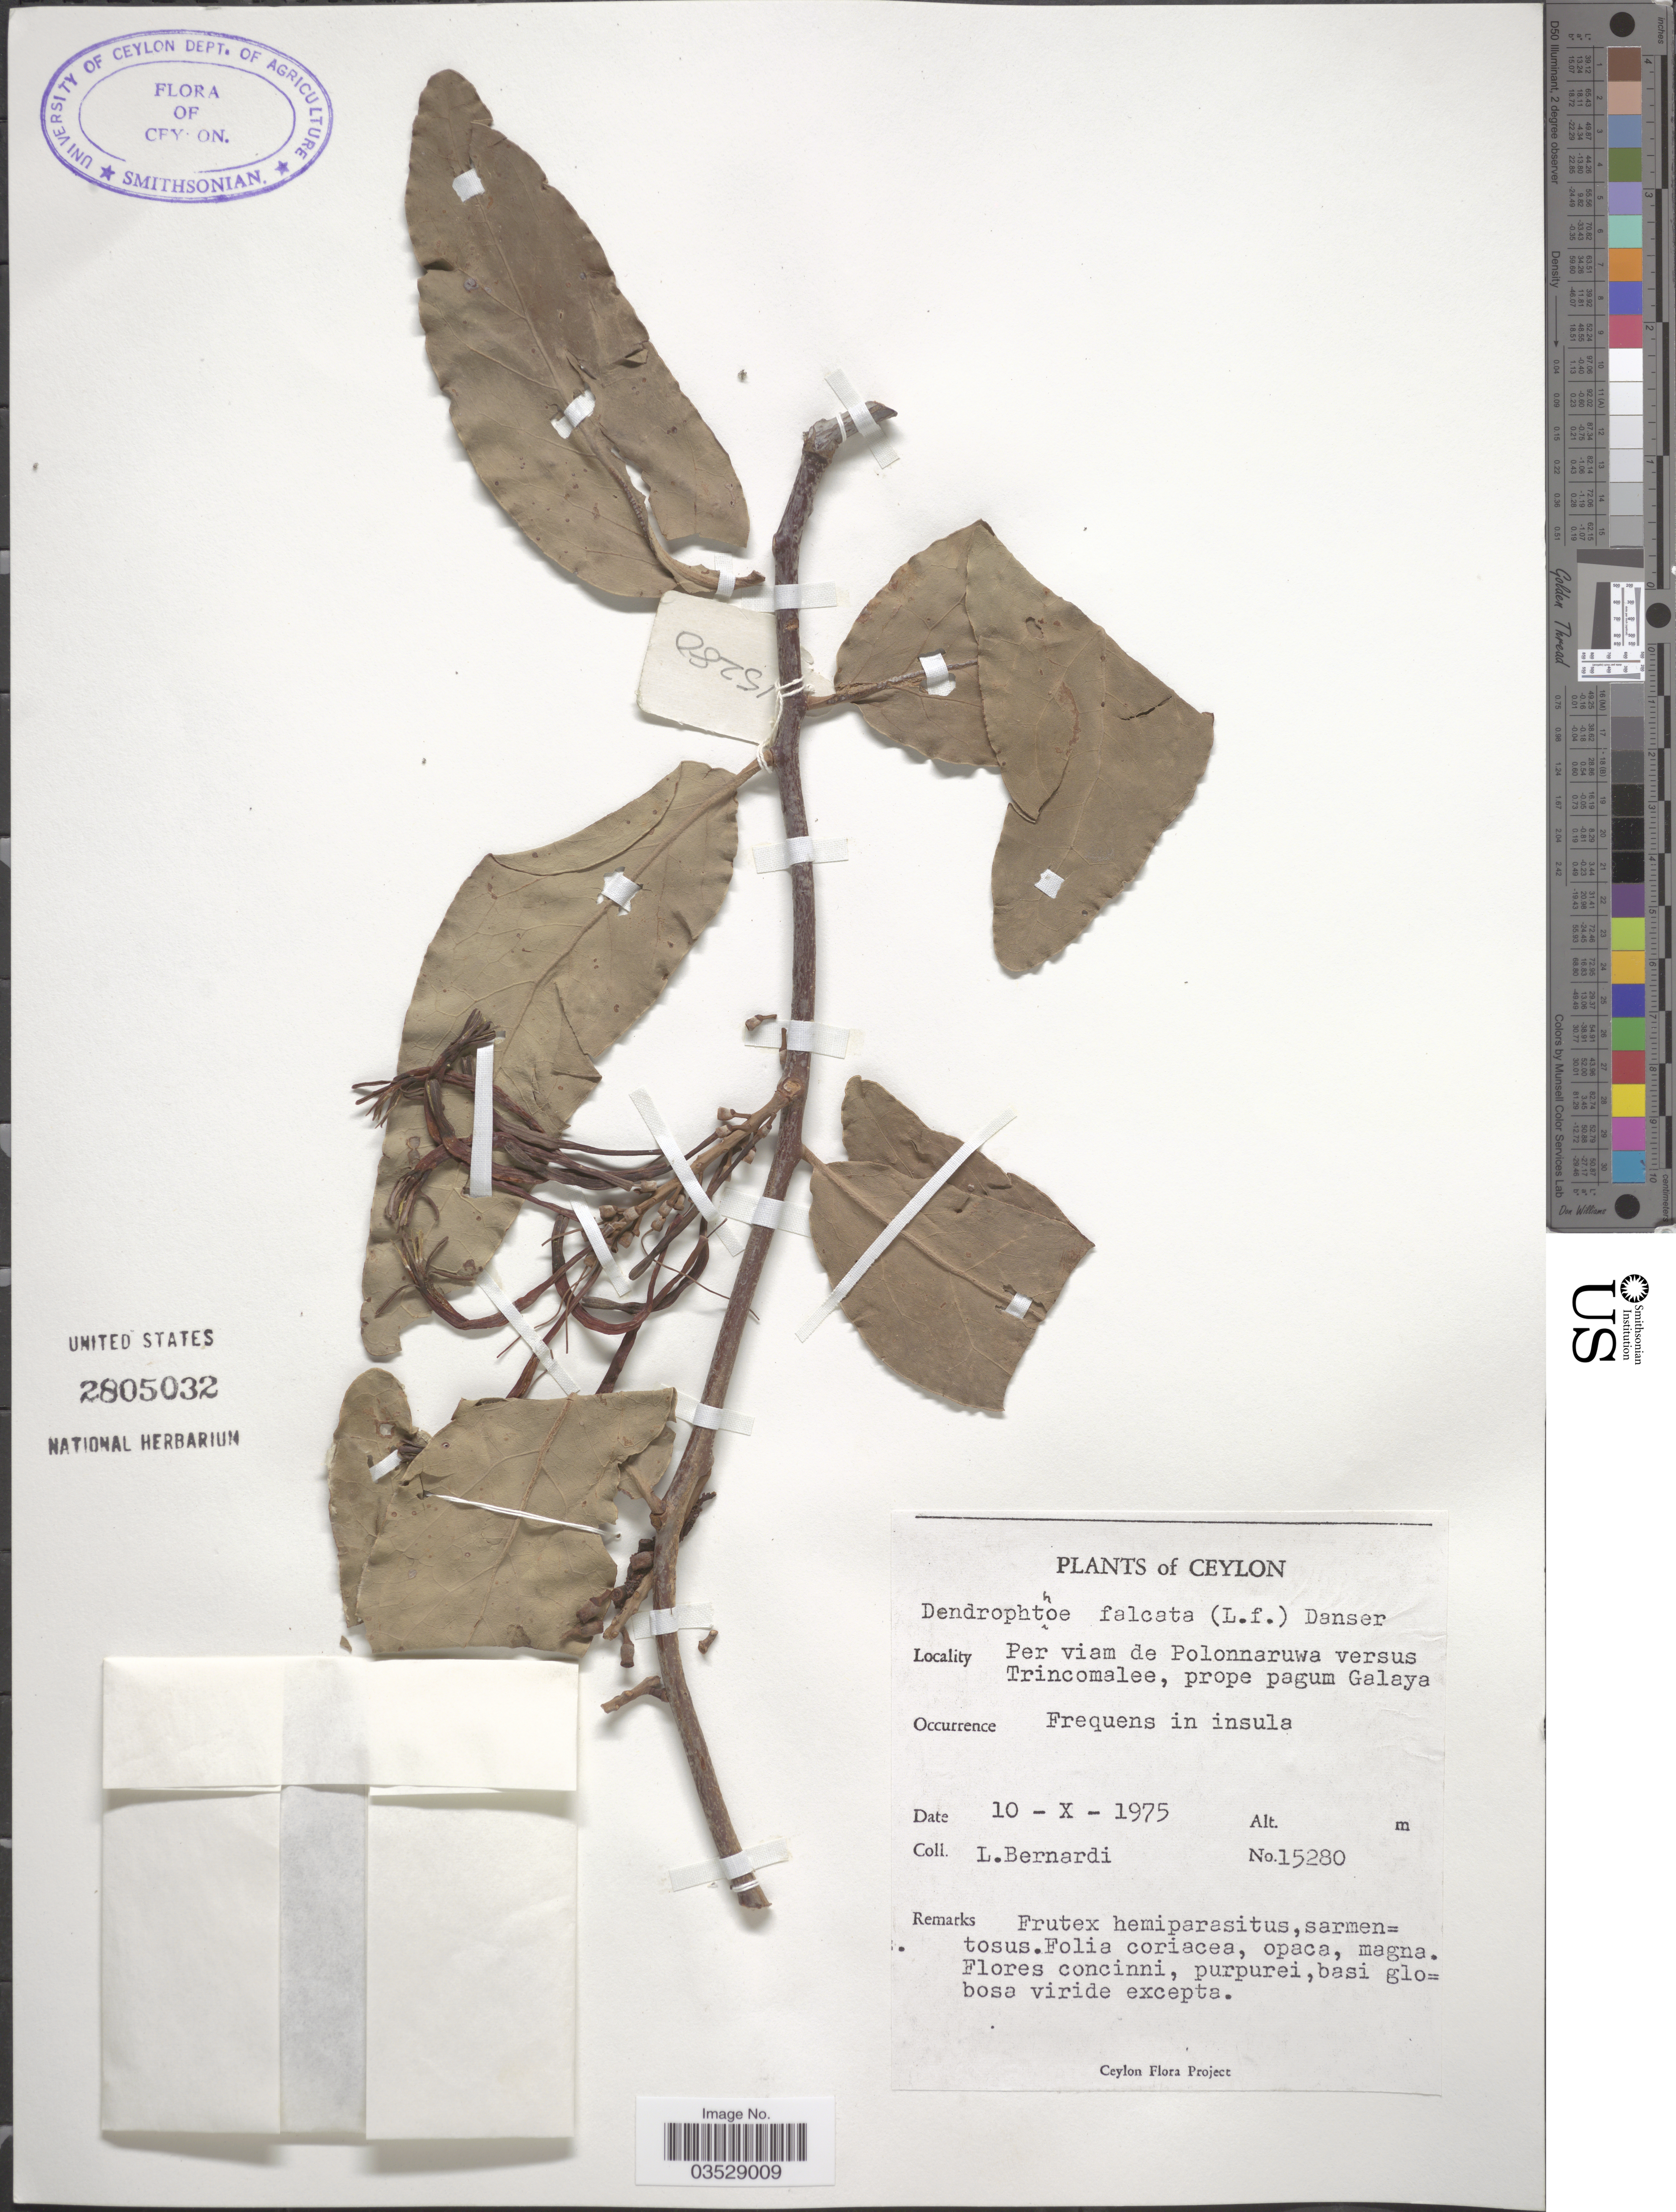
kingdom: Plantae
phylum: Tracheophyta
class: Magnoliopsida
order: Santalales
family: Loranthaceae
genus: Dendrophthoe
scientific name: Dendrophthoe falcata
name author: (L. f.) Ettingsh.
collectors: L. Bernardi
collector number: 15280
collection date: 1975-10-10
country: Sri Lanka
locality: Ceylon. Per viam de Polonnaruwa versus Trincomalee, prope pagum Galaya.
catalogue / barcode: US 2805032